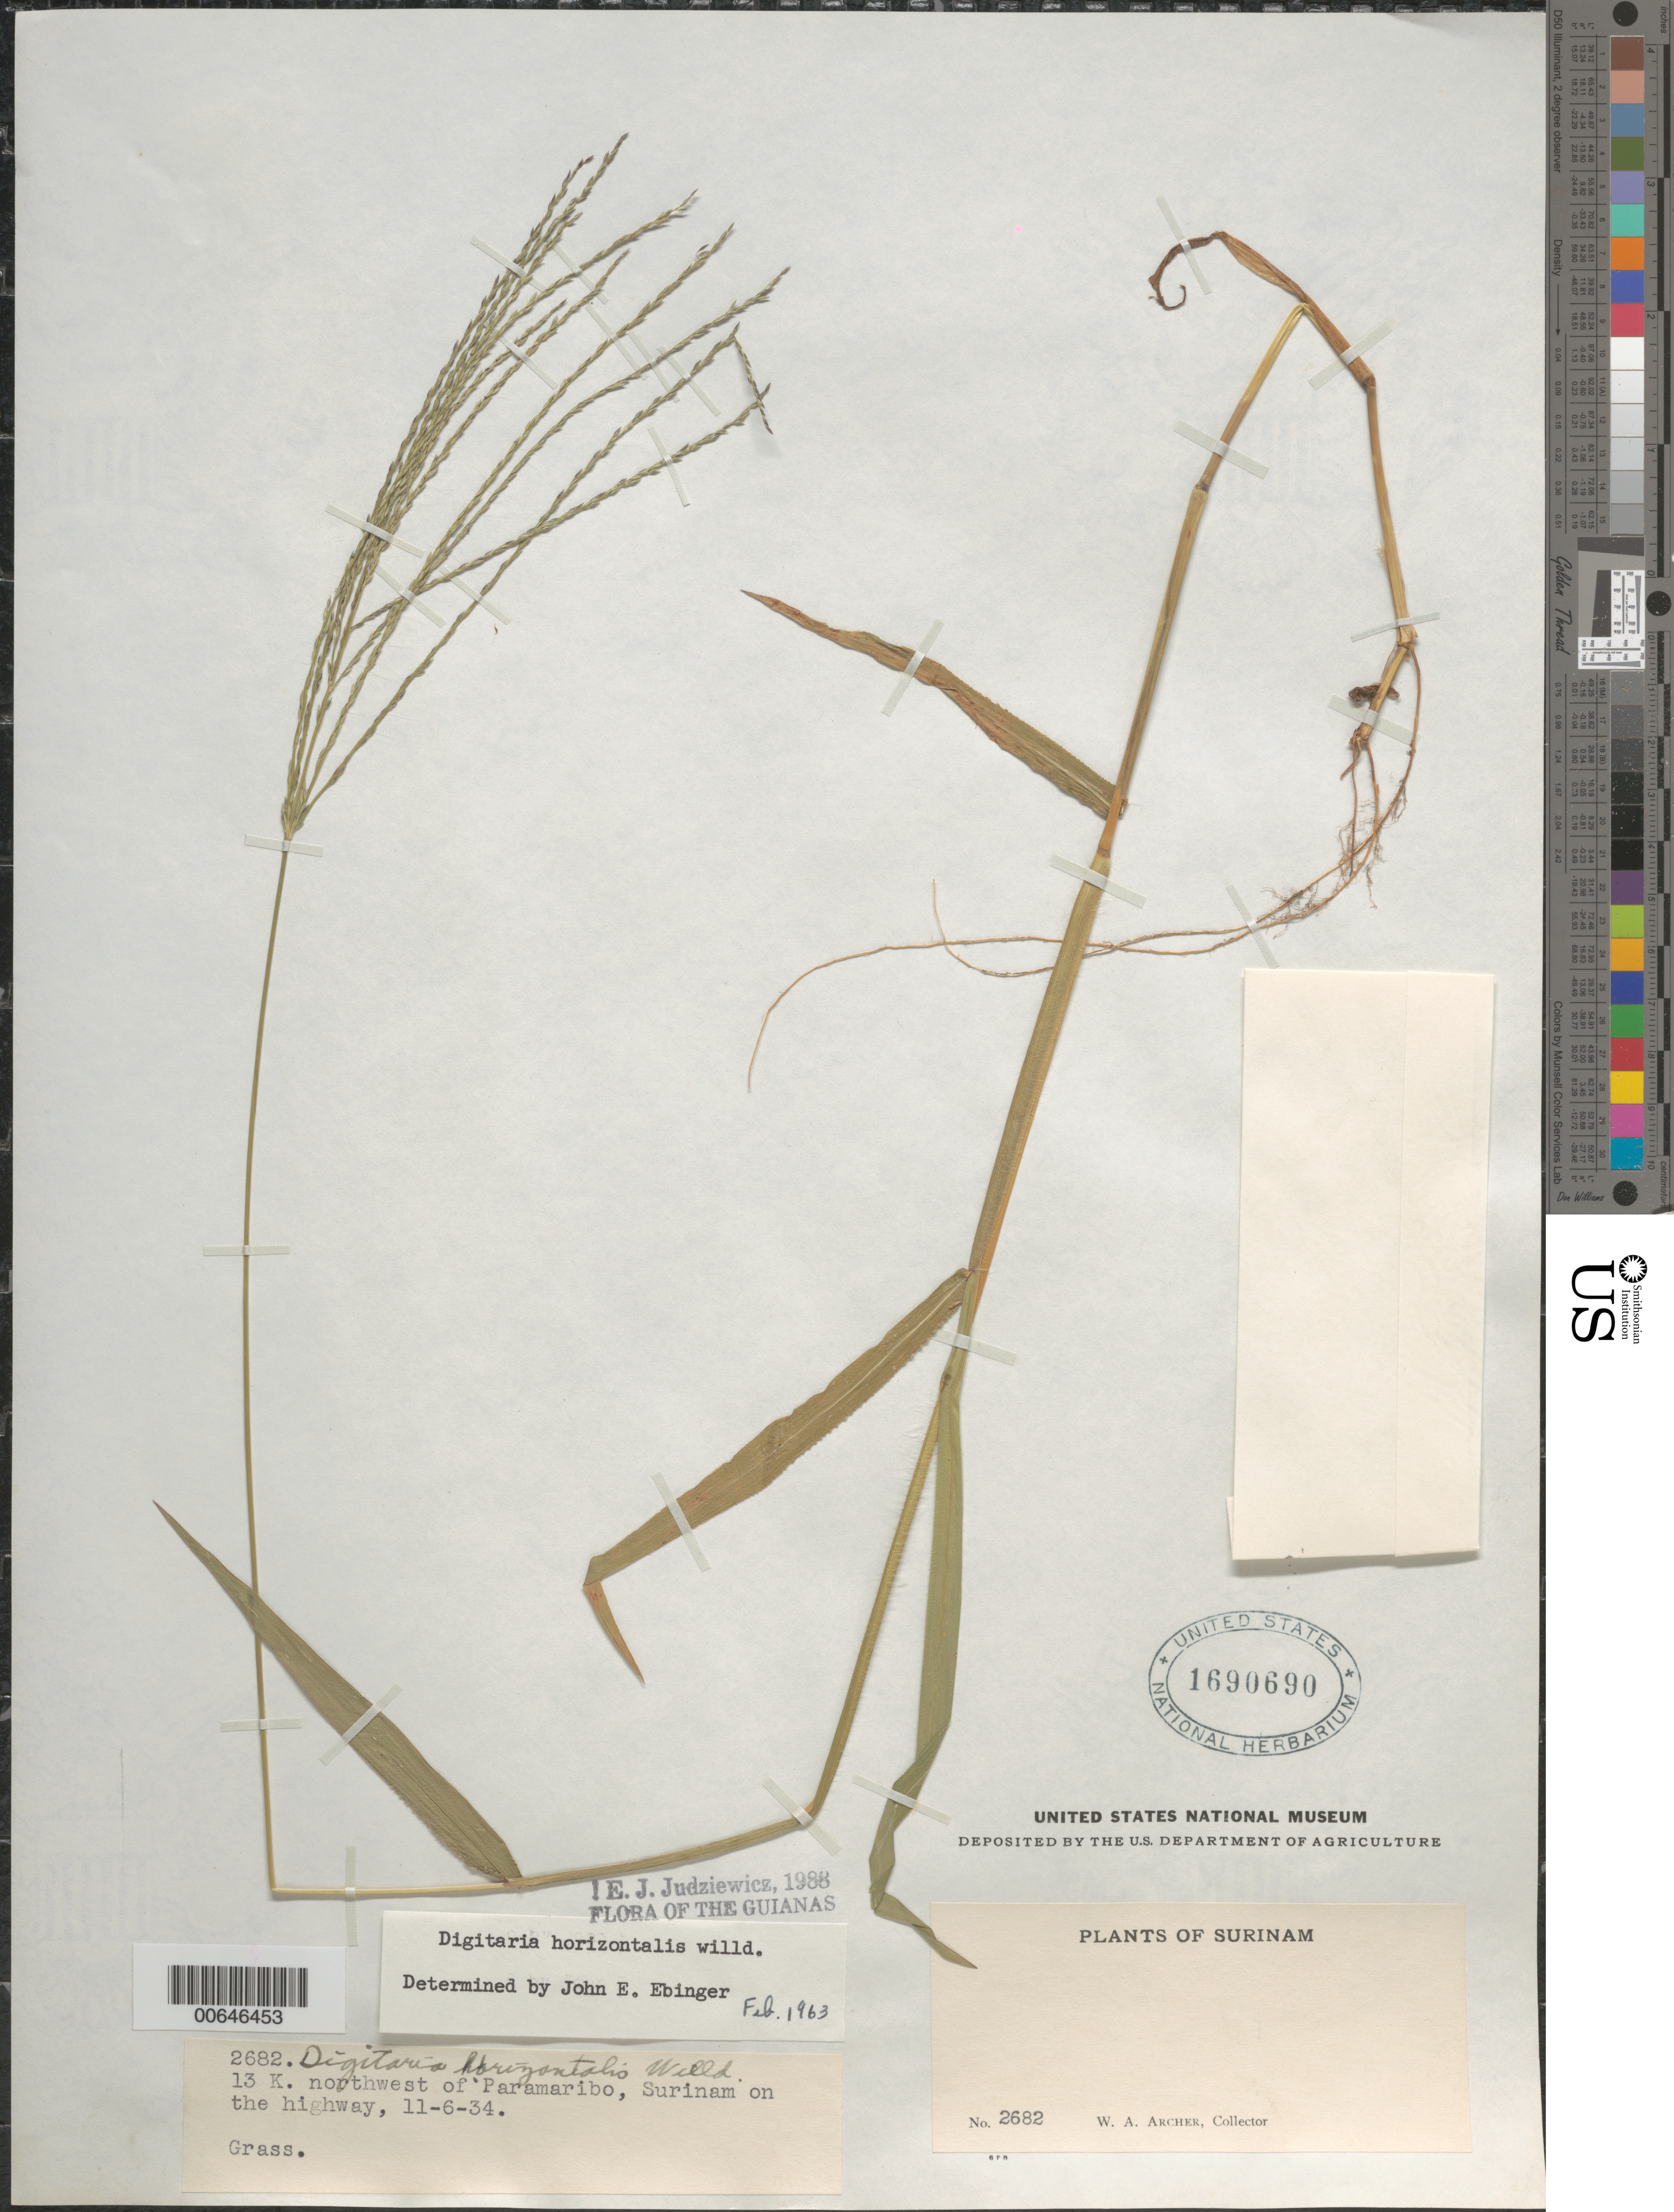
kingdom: Plantae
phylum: Tracheophyta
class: Liliopsida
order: Poales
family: Poaceae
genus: Digitaria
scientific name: Digitaria horizontalis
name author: Willd.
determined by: Judziewicz, E. J.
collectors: W. A. Archer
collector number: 2682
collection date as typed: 6-Nov-34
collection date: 1934-11-06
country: Suriname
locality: Paramaribo, 13 km NW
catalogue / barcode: US 1690690